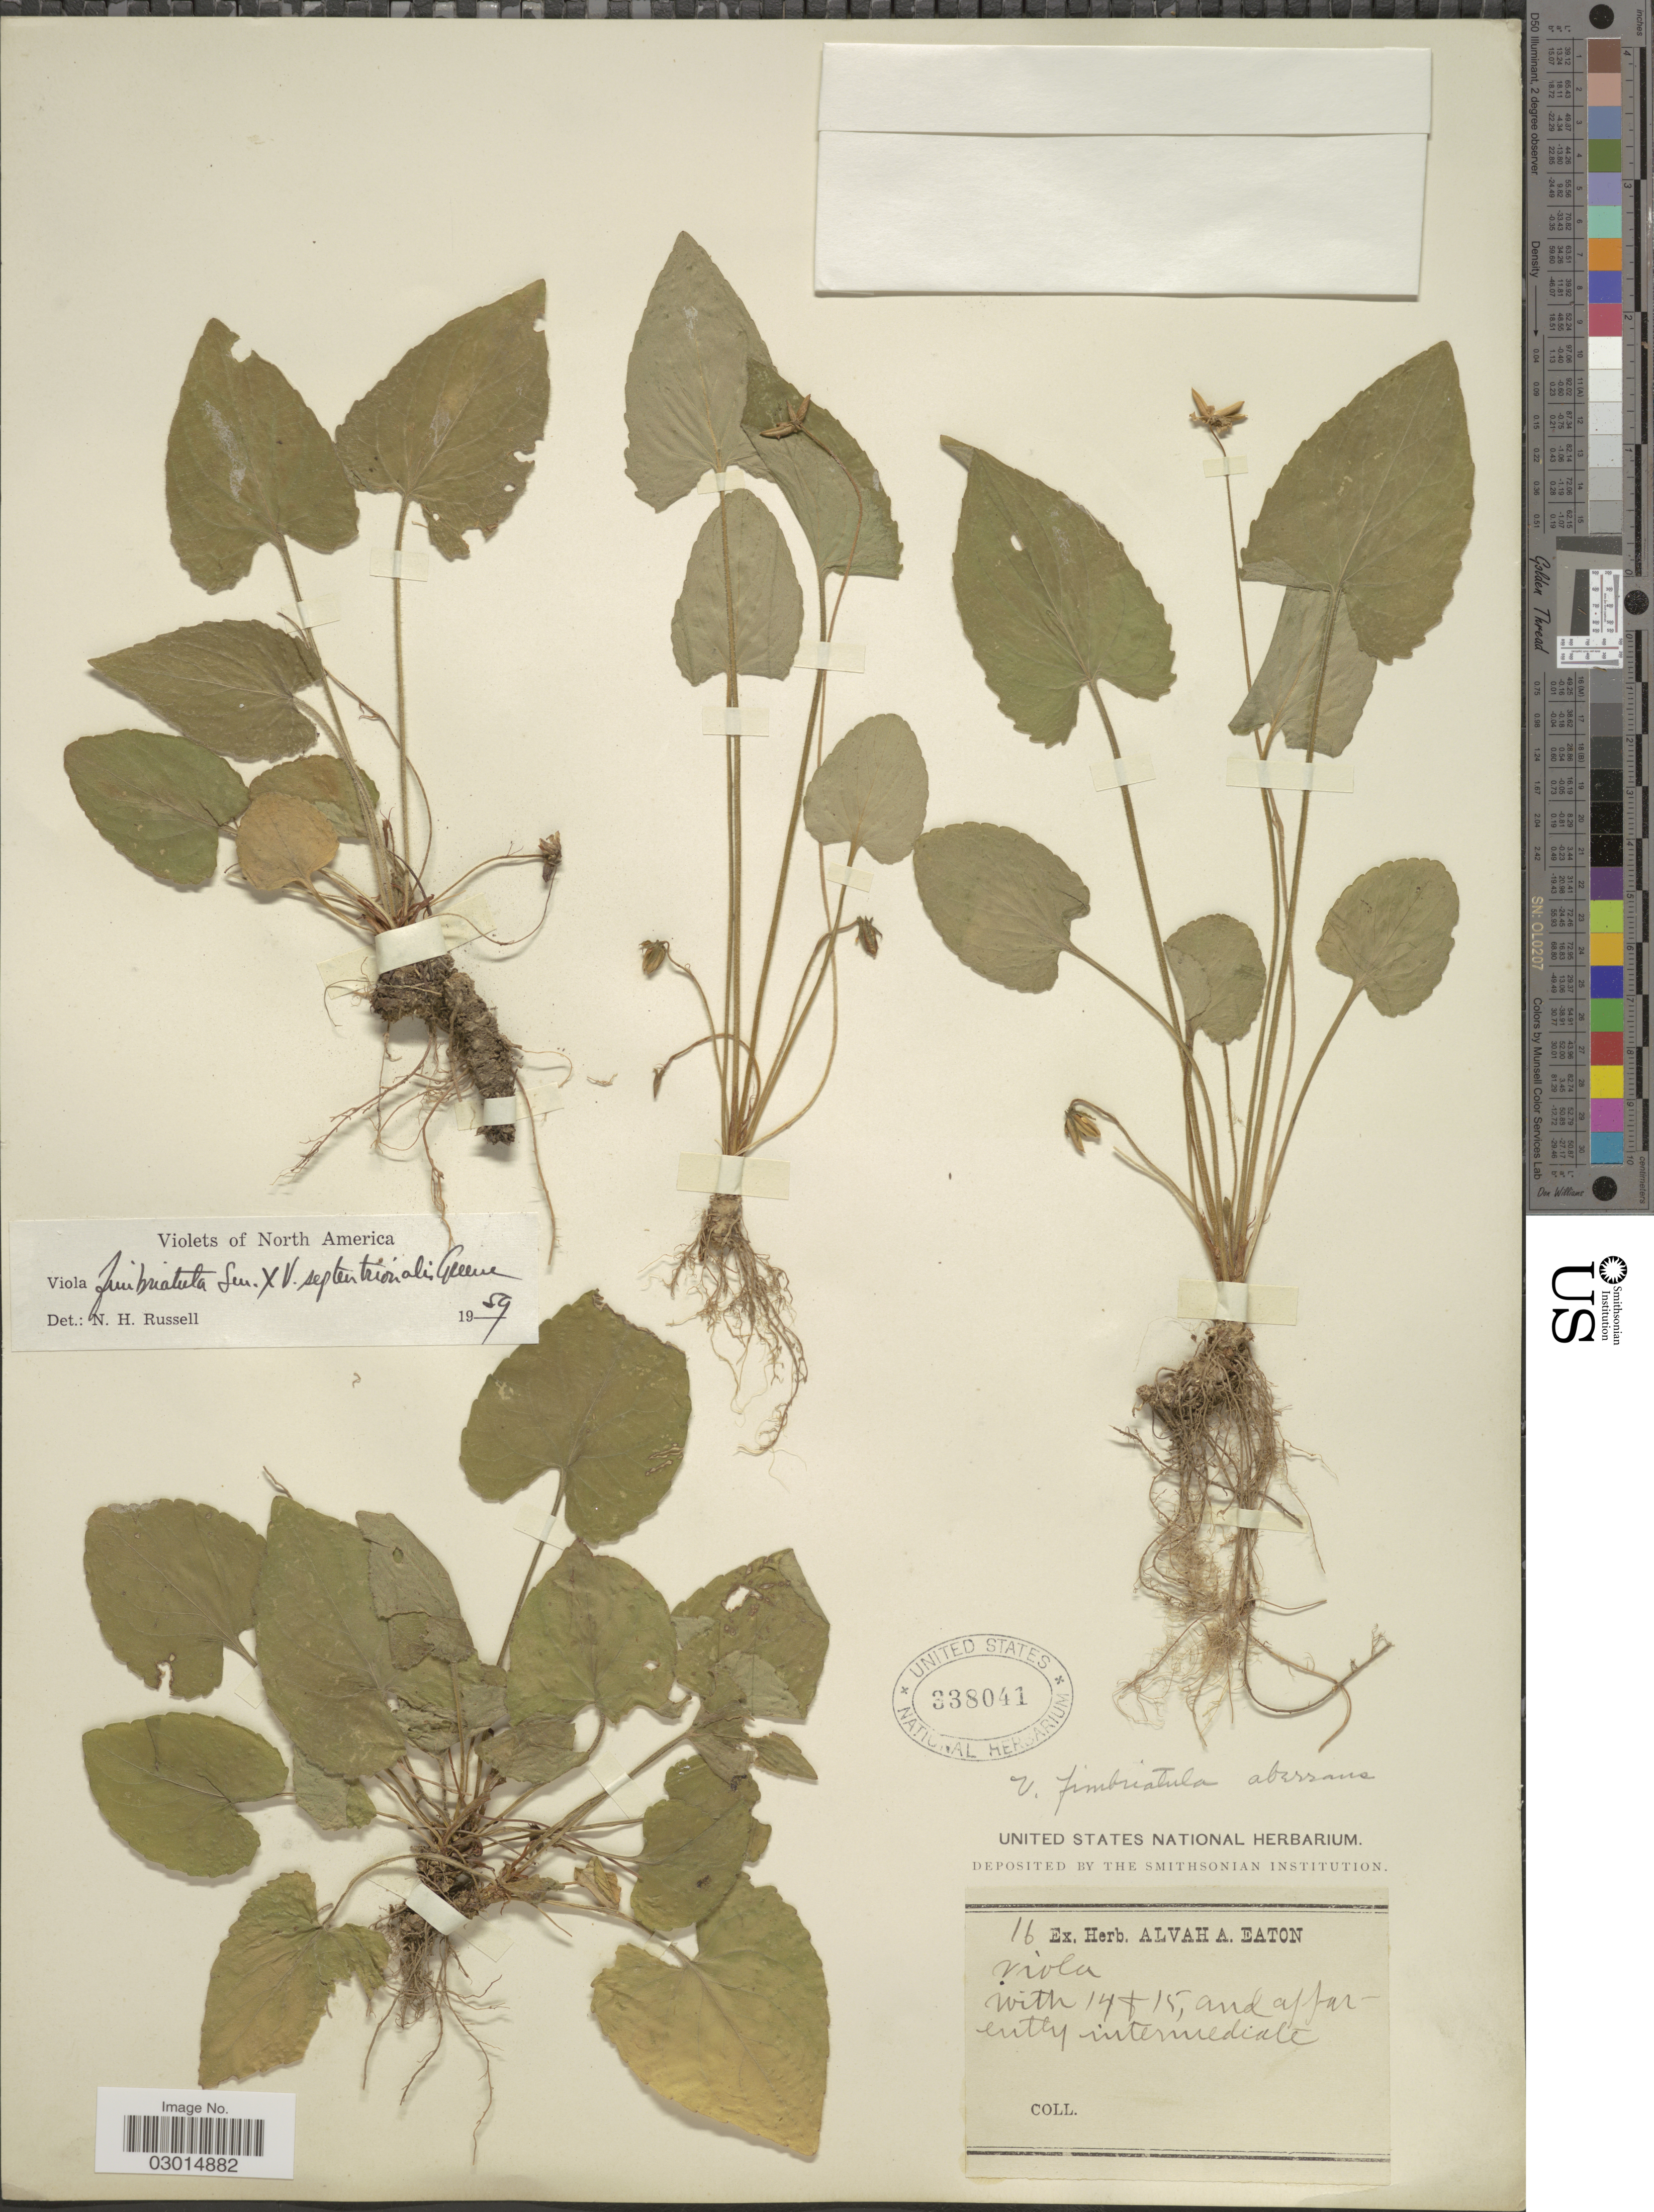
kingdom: Plantae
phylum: Tracheophyta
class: Magnoliopsida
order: Malpighiales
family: Violaceae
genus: Viola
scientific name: Viola fimbriatula x V. septentrionalis Greene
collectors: ex herb. Alvah A. Eaton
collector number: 16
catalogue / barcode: US 338041